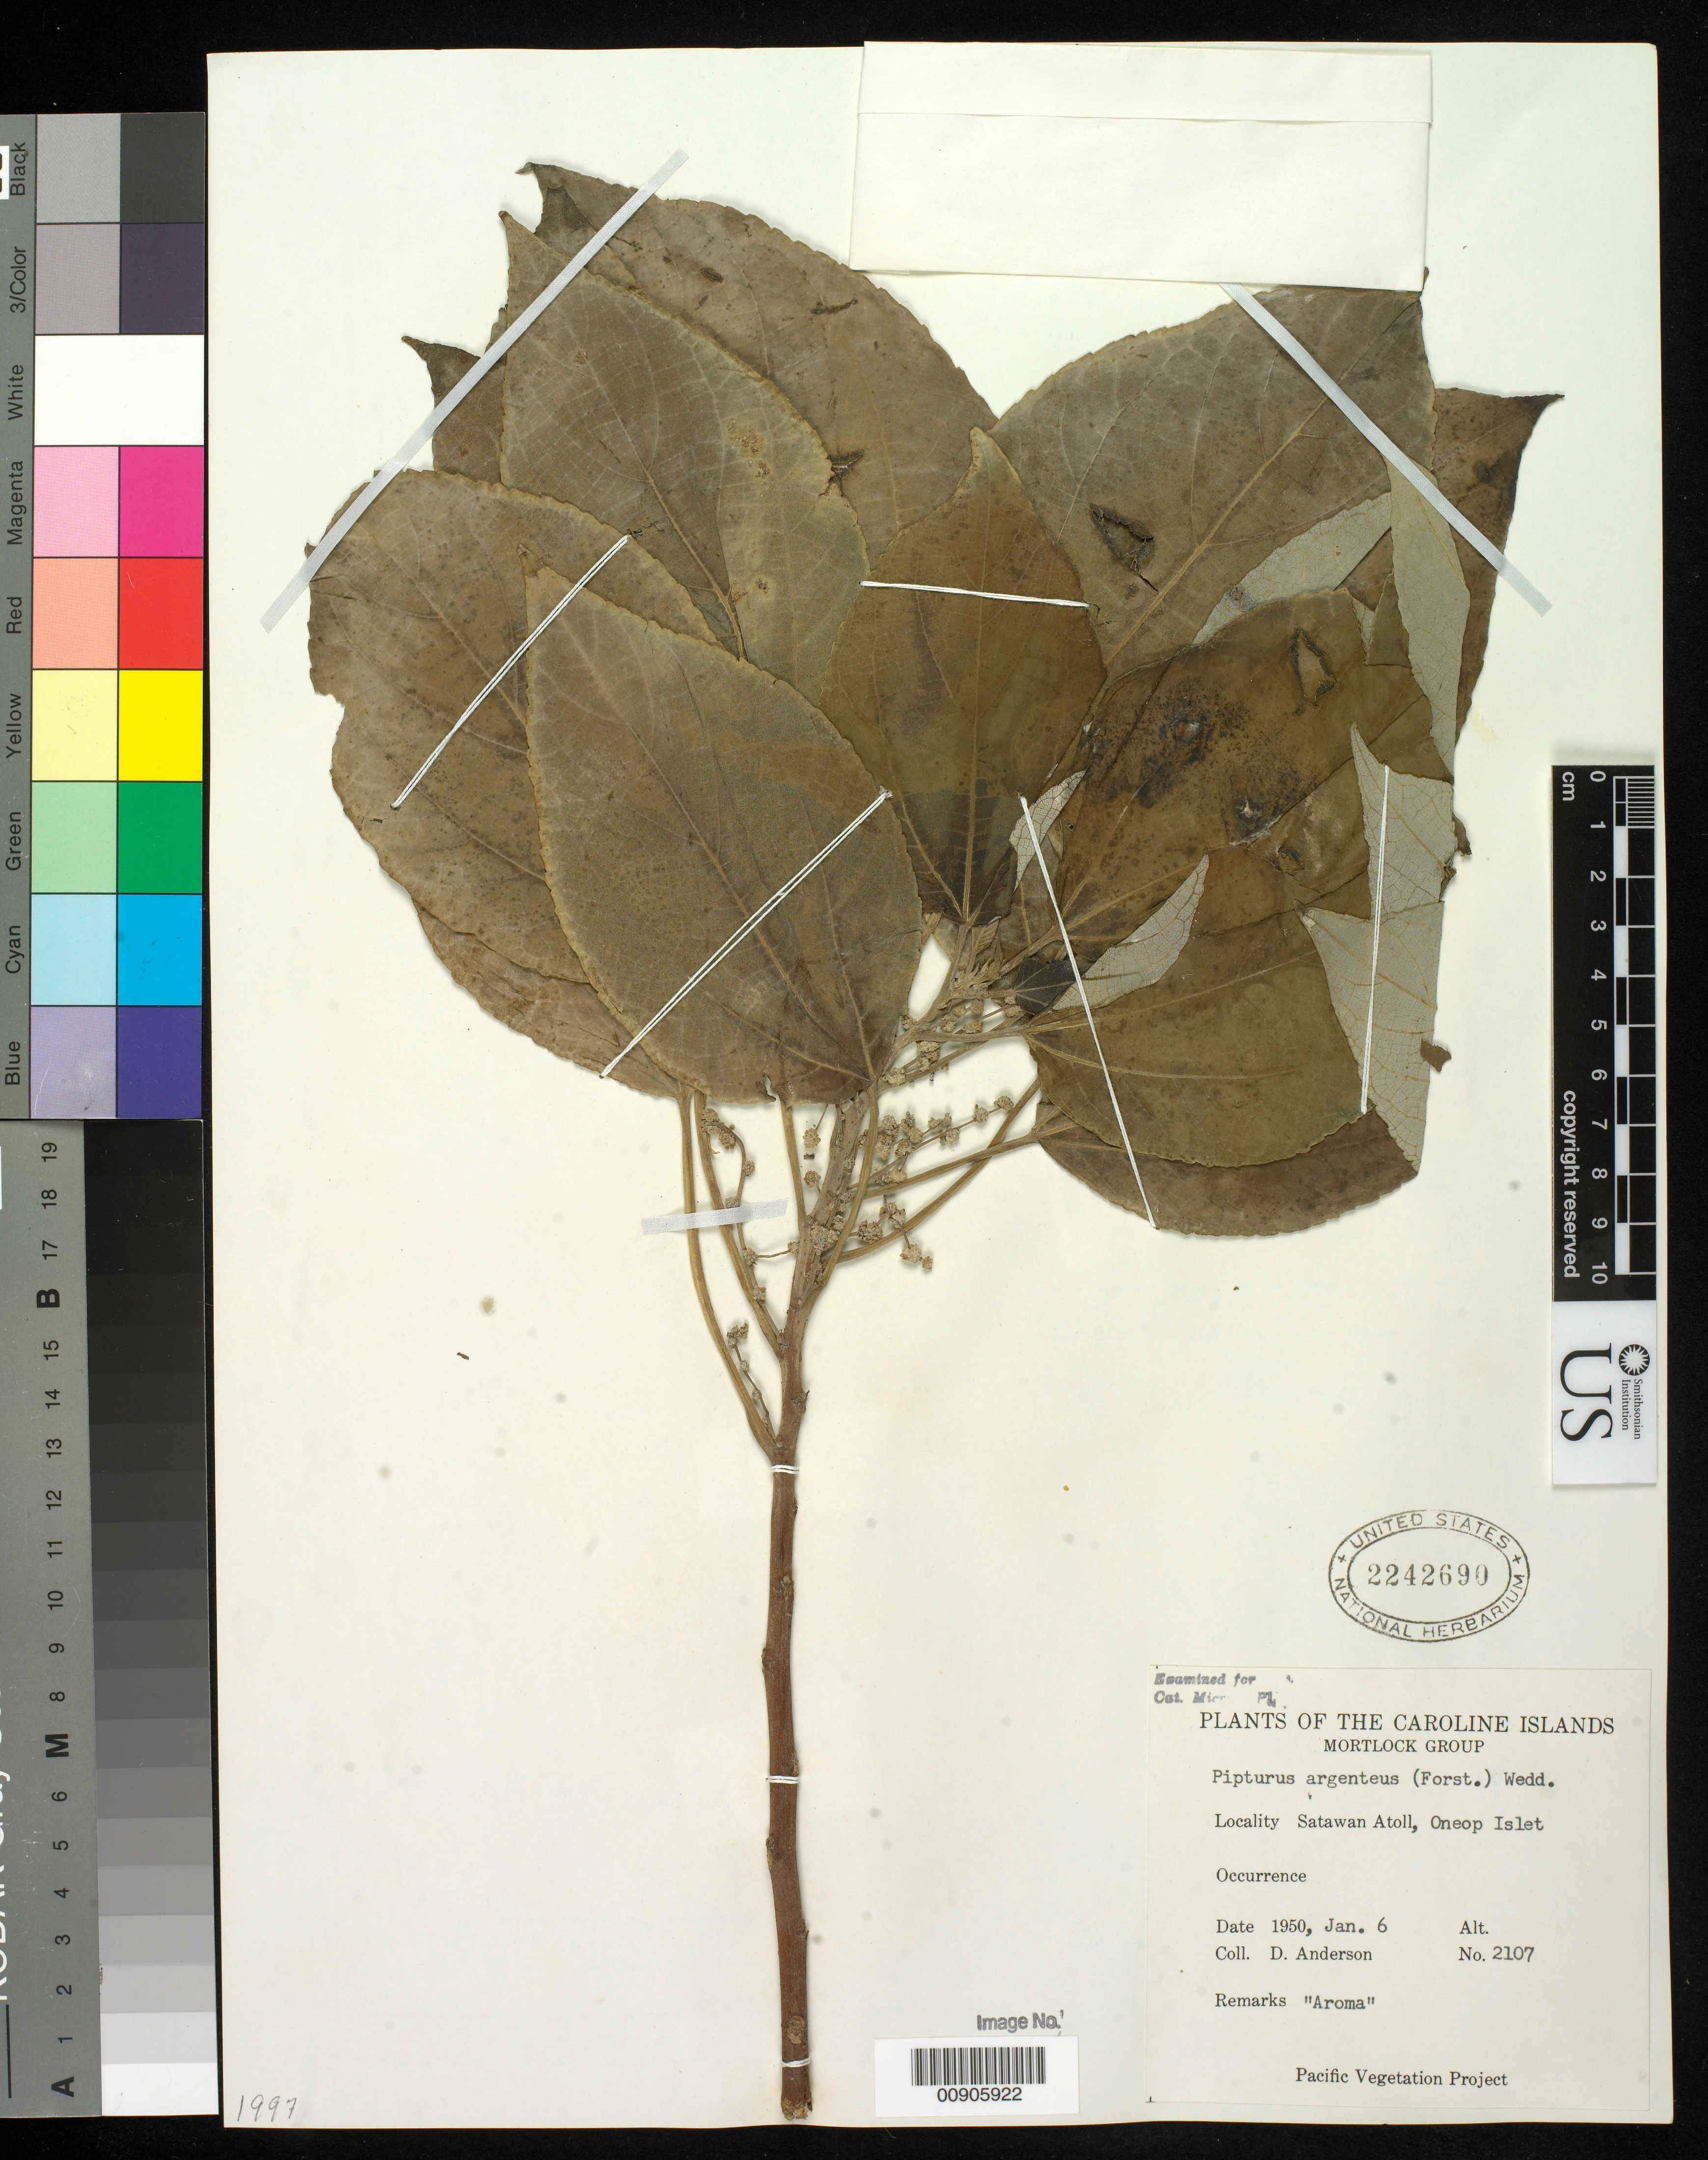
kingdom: Plantae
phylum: Tracheophyta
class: Magnoliopsida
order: Rosales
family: Urticaceae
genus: Pipturus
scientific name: Pipturus argenteus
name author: (G. Forst.) Wedd.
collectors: D. Anderson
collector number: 2107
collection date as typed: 06 Jan 1950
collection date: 1950-01-06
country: Micronesia, Federated States of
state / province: Truk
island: Satawan Atoll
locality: Oneop Islet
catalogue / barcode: US 2242690